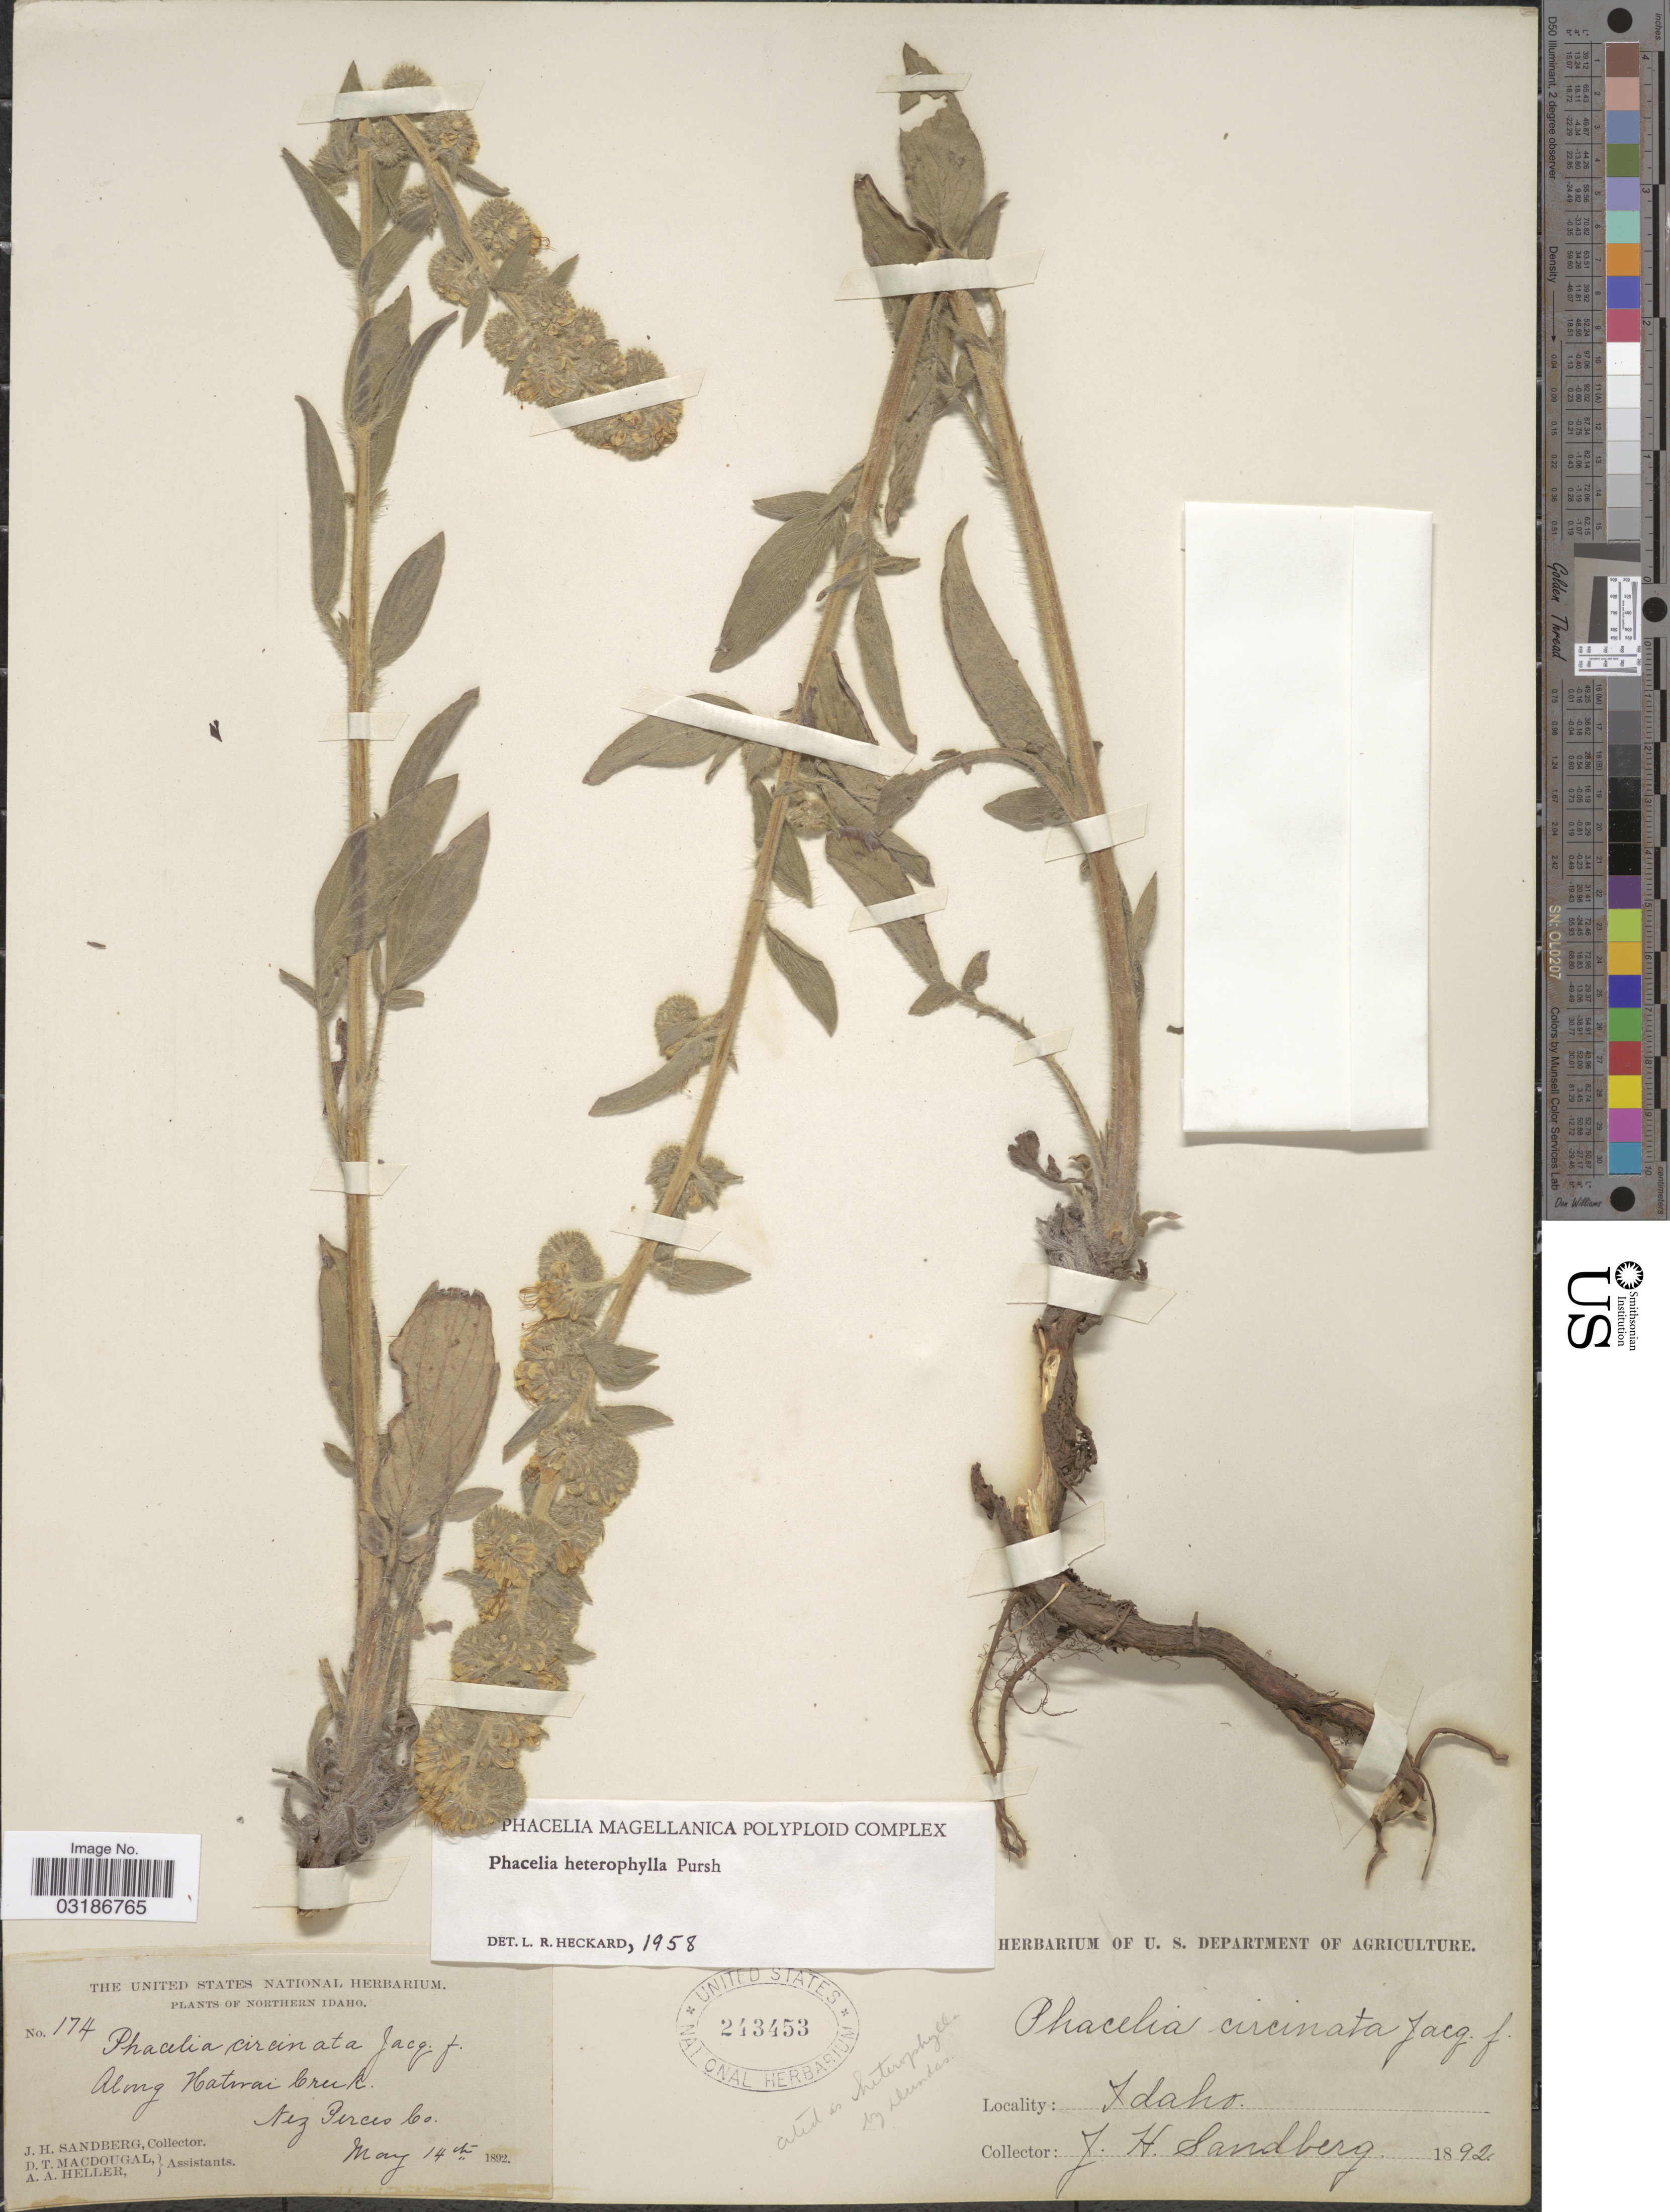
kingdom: Plantae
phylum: Tracheophyta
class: Magnoliopsida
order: Boraginales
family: Hydrophyllaceae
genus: Phacelia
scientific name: Phacelia heterophylla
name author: Pursh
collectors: J. H. Sandberg, D. T. MacDougal & A. A. Heller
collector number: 174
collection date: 1892-05-14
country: United States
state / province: Idaho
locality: Northern Idaho. Along Hatwai Creek. Nez Perces Co.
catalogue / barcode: US 243453